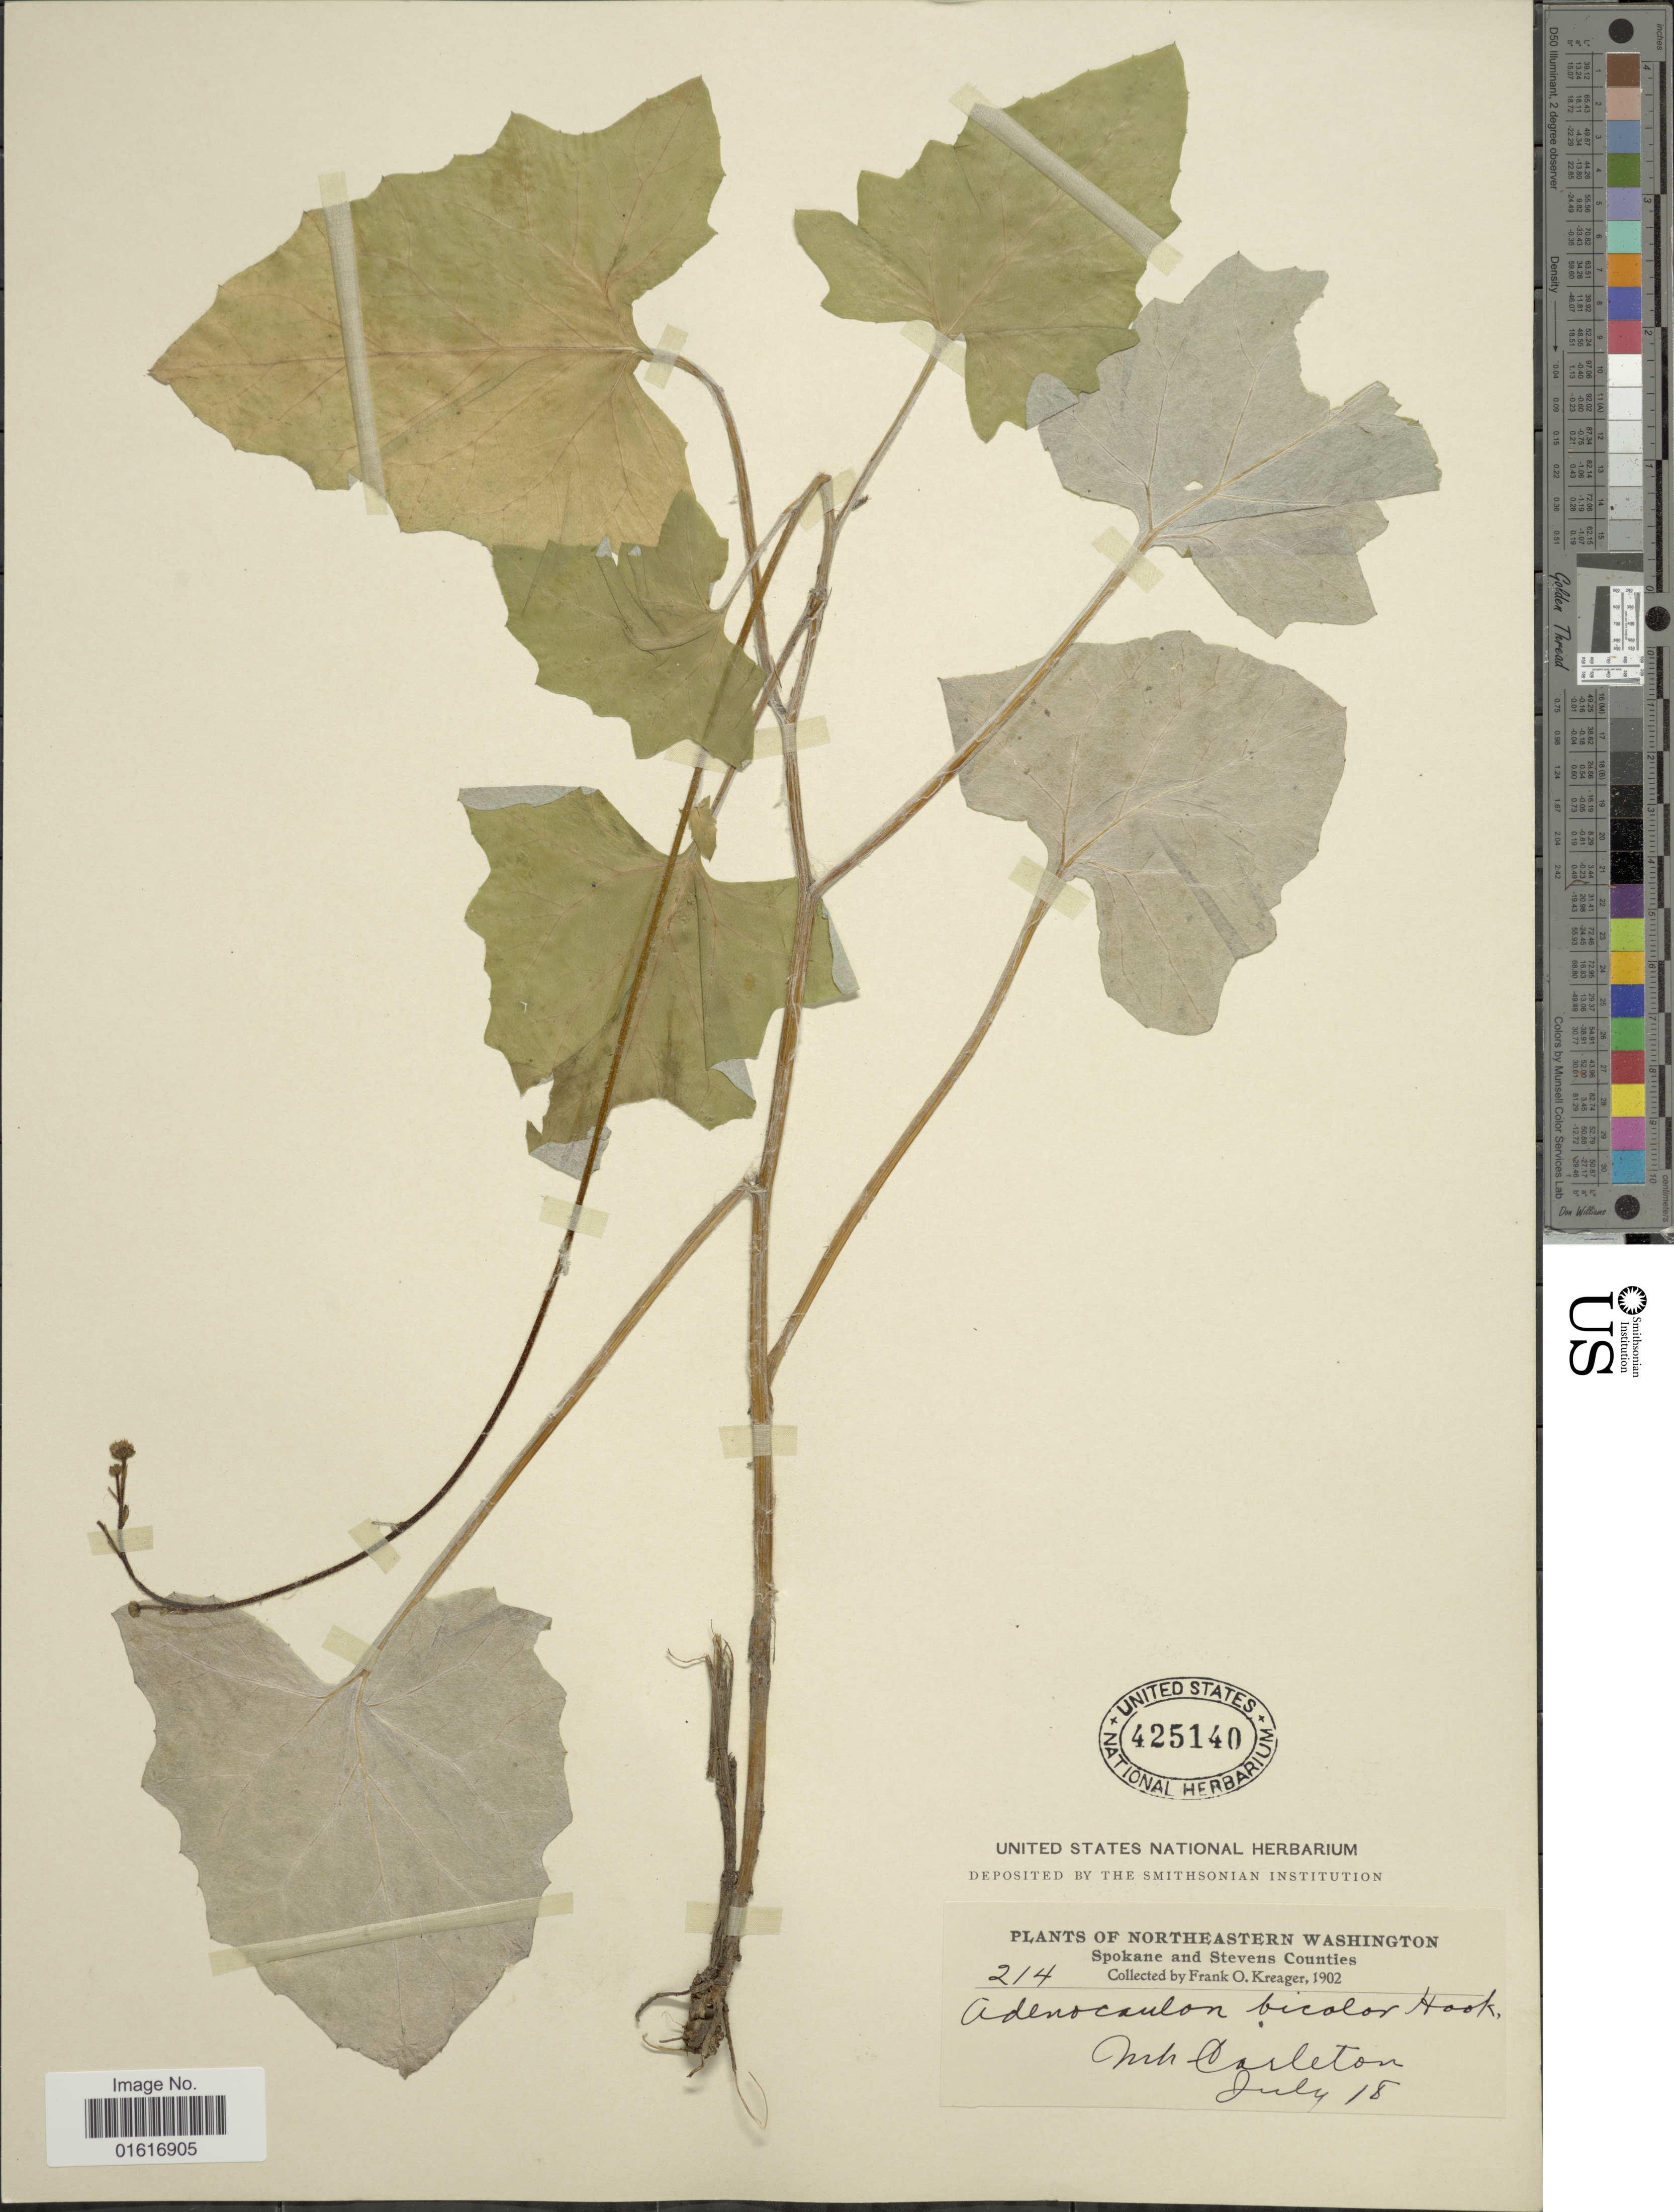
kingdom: Plantae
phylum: Tracheophyta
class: Magnoliopsida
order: Asterales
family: Asteraceae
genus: Adenocaulon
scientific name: Adenocaulon bicolor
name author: Hook.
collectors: F. Kreager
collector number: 214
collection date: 1902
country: United States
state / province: Washington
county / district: Spokane / Stevens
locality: Northeastern Washington, Spokane and Stevens Counties, Mts. Carleton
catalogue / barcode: US 425140